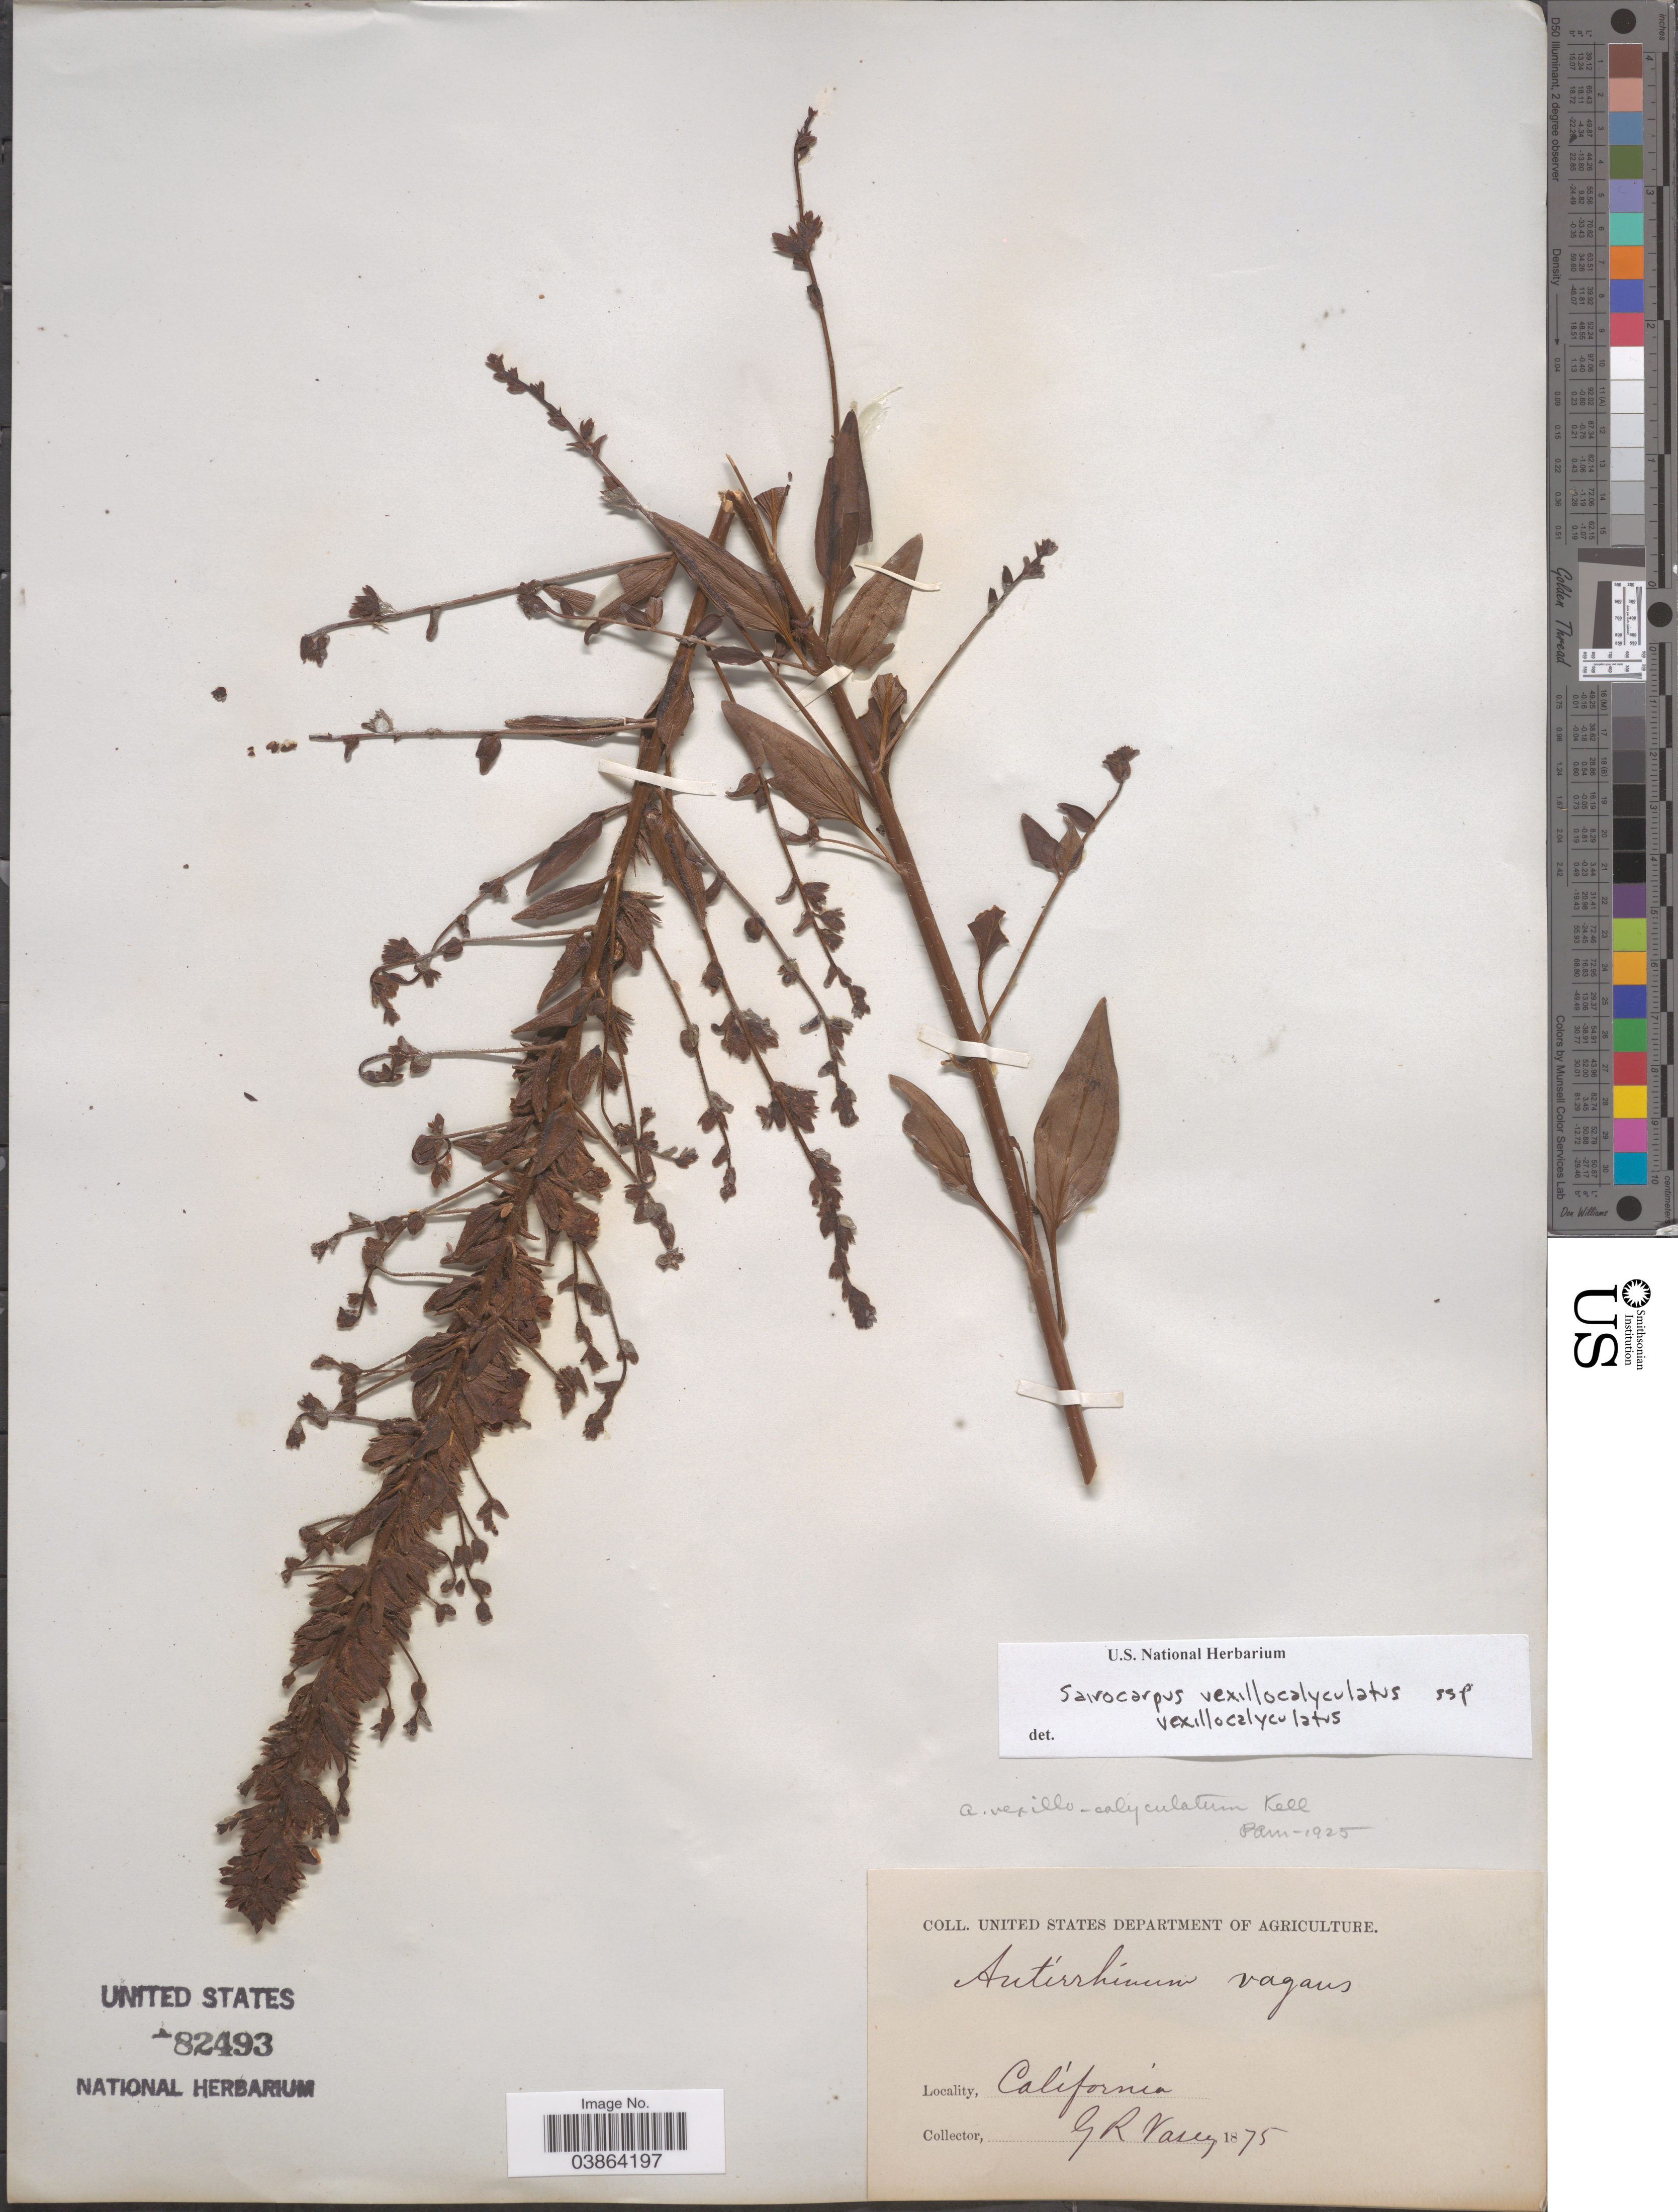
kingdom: Plantae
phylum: Tracheophyta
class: Magnoliopsida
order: Lamiales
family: Plantaginaceae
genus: Sairocarpus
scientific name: Sairocarpus vexillocalyculatus (Kellogg) D.A. Sutton subsp. vexillocalyculatus, ined. 2013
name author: (Kellogg) D.A. Sutton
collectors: G. R. Vasey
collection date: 1875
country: United States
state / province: California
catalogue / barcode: US 82493